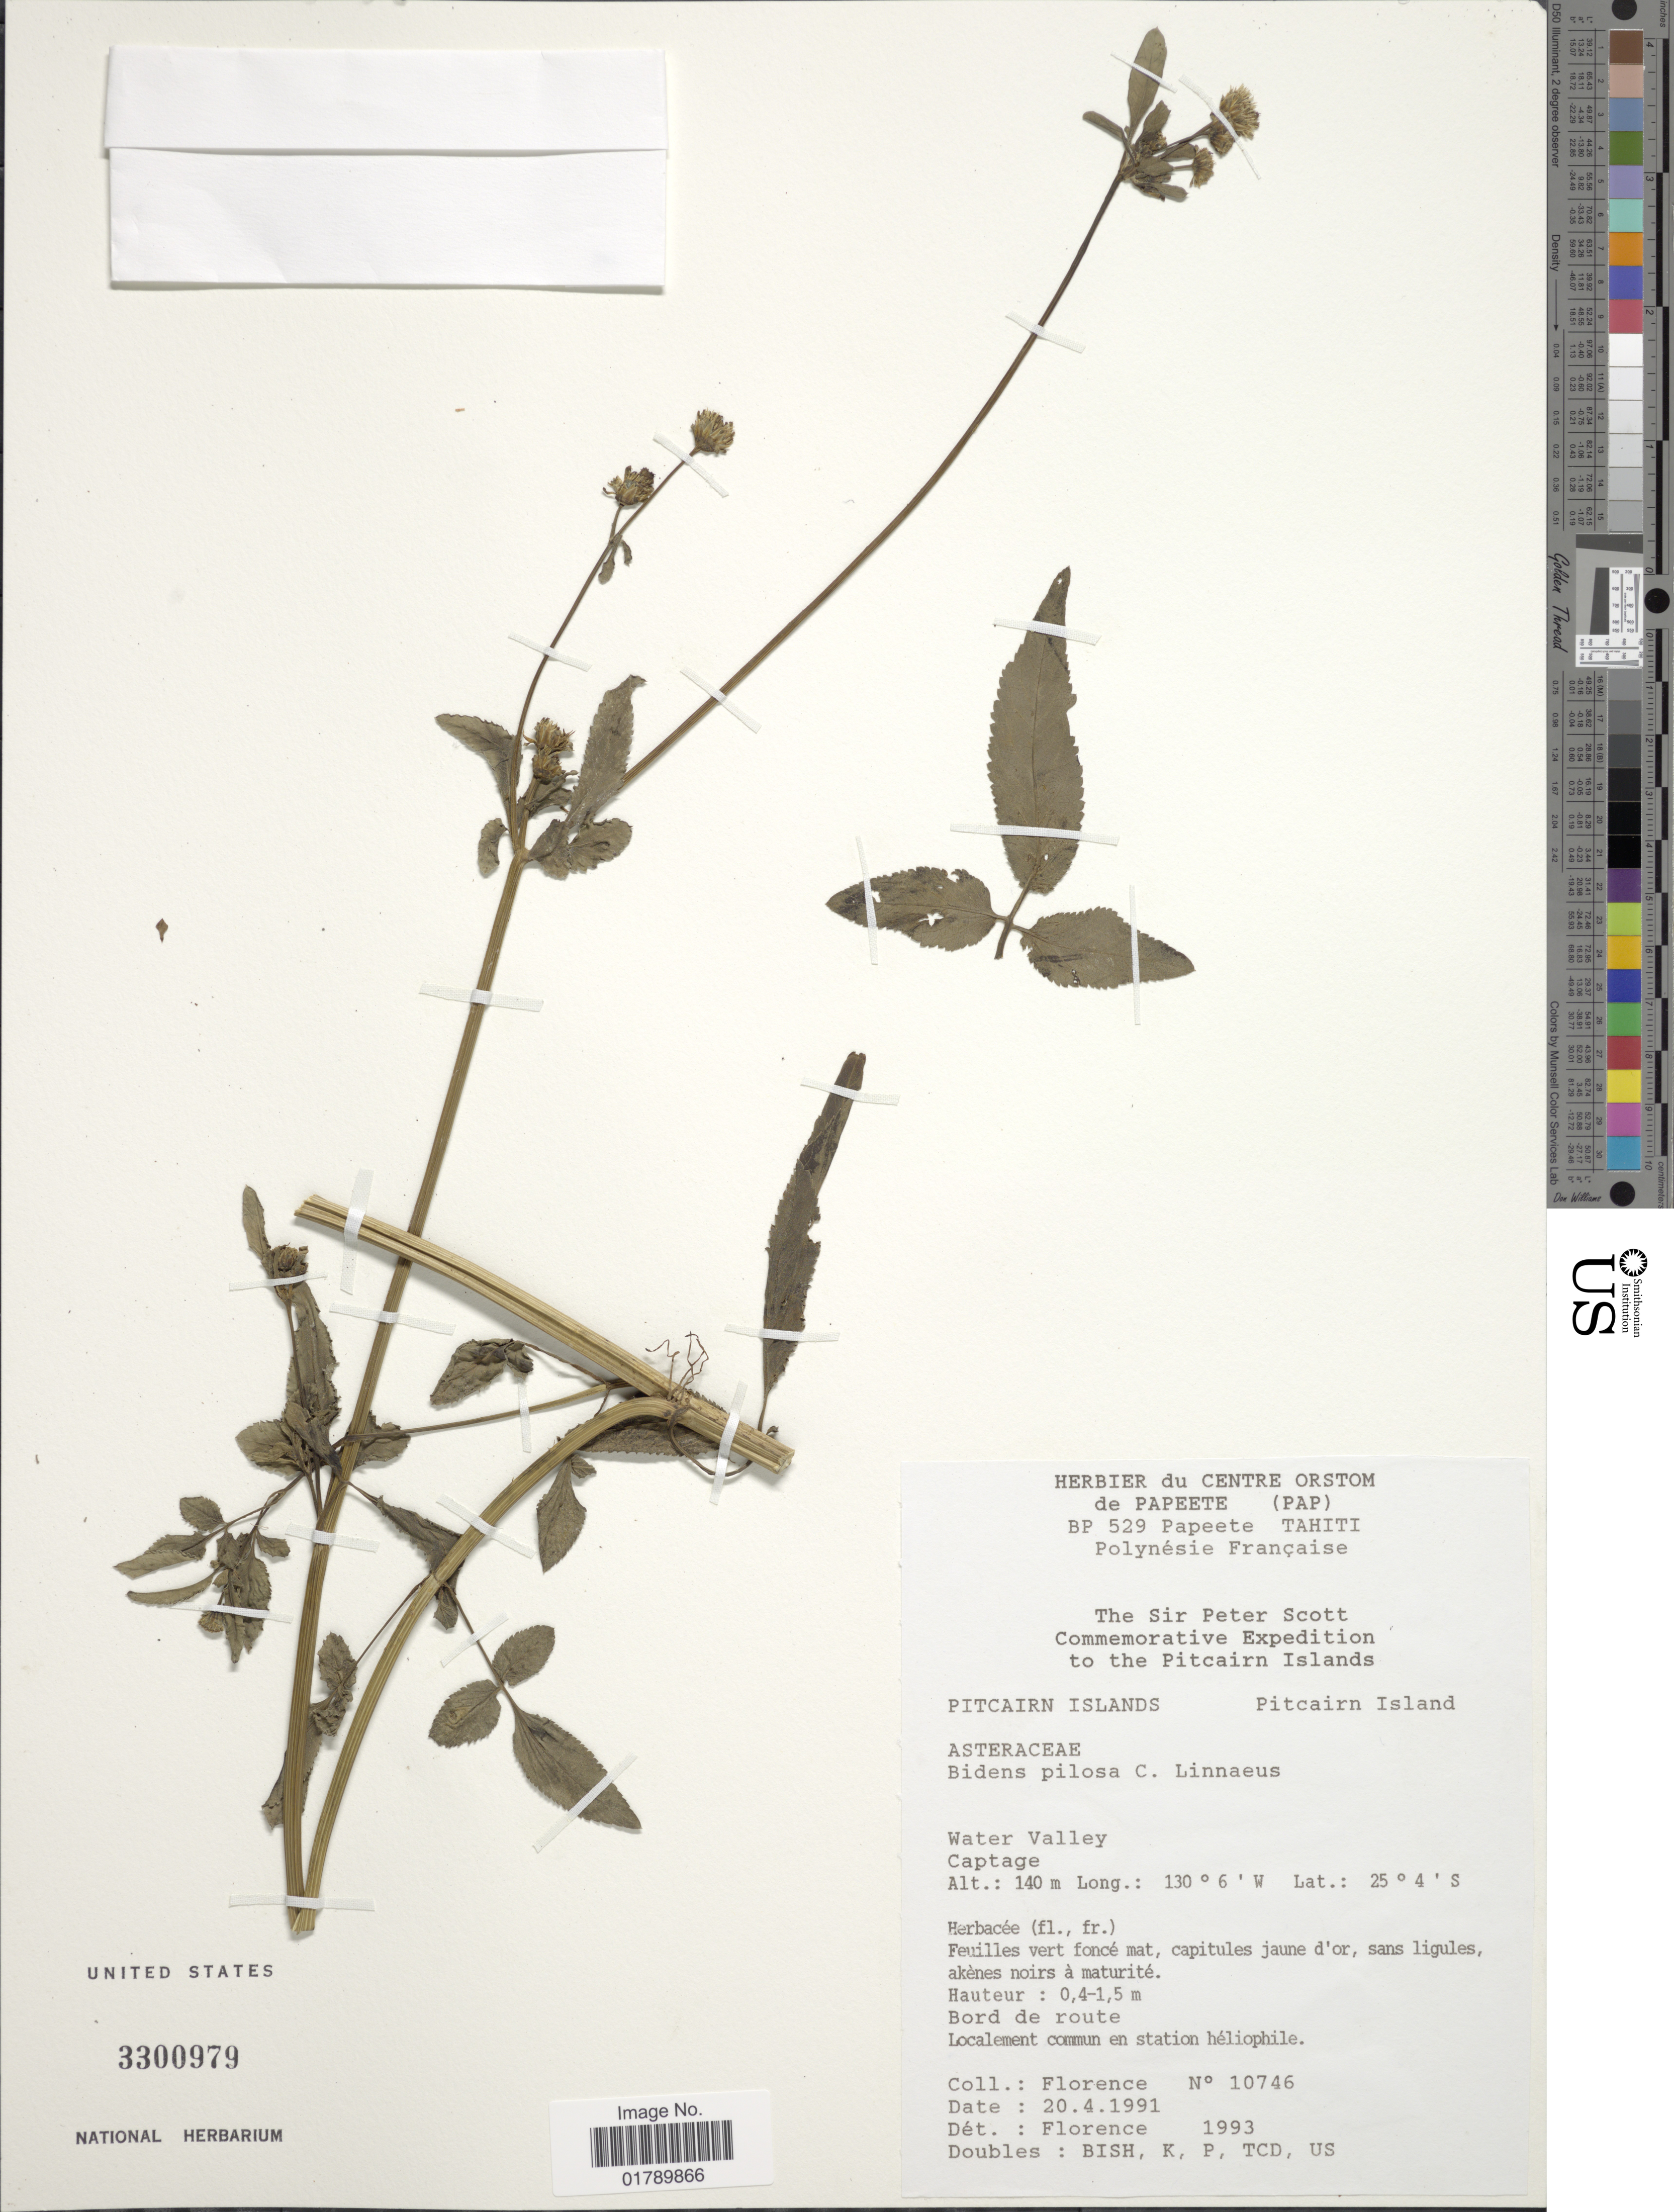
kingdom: Plantae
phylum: Tracheophyta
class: Magnoliopsida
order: Asterales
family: Asteraceae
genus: Bidens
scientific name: Bidens pilosa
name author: L.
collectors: -. Florence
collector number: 10746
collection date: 1991-04-20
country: Pitcairn Islands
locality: Pitcairn Island. Water Valley Captage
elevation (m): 140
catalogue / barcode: US 3300979